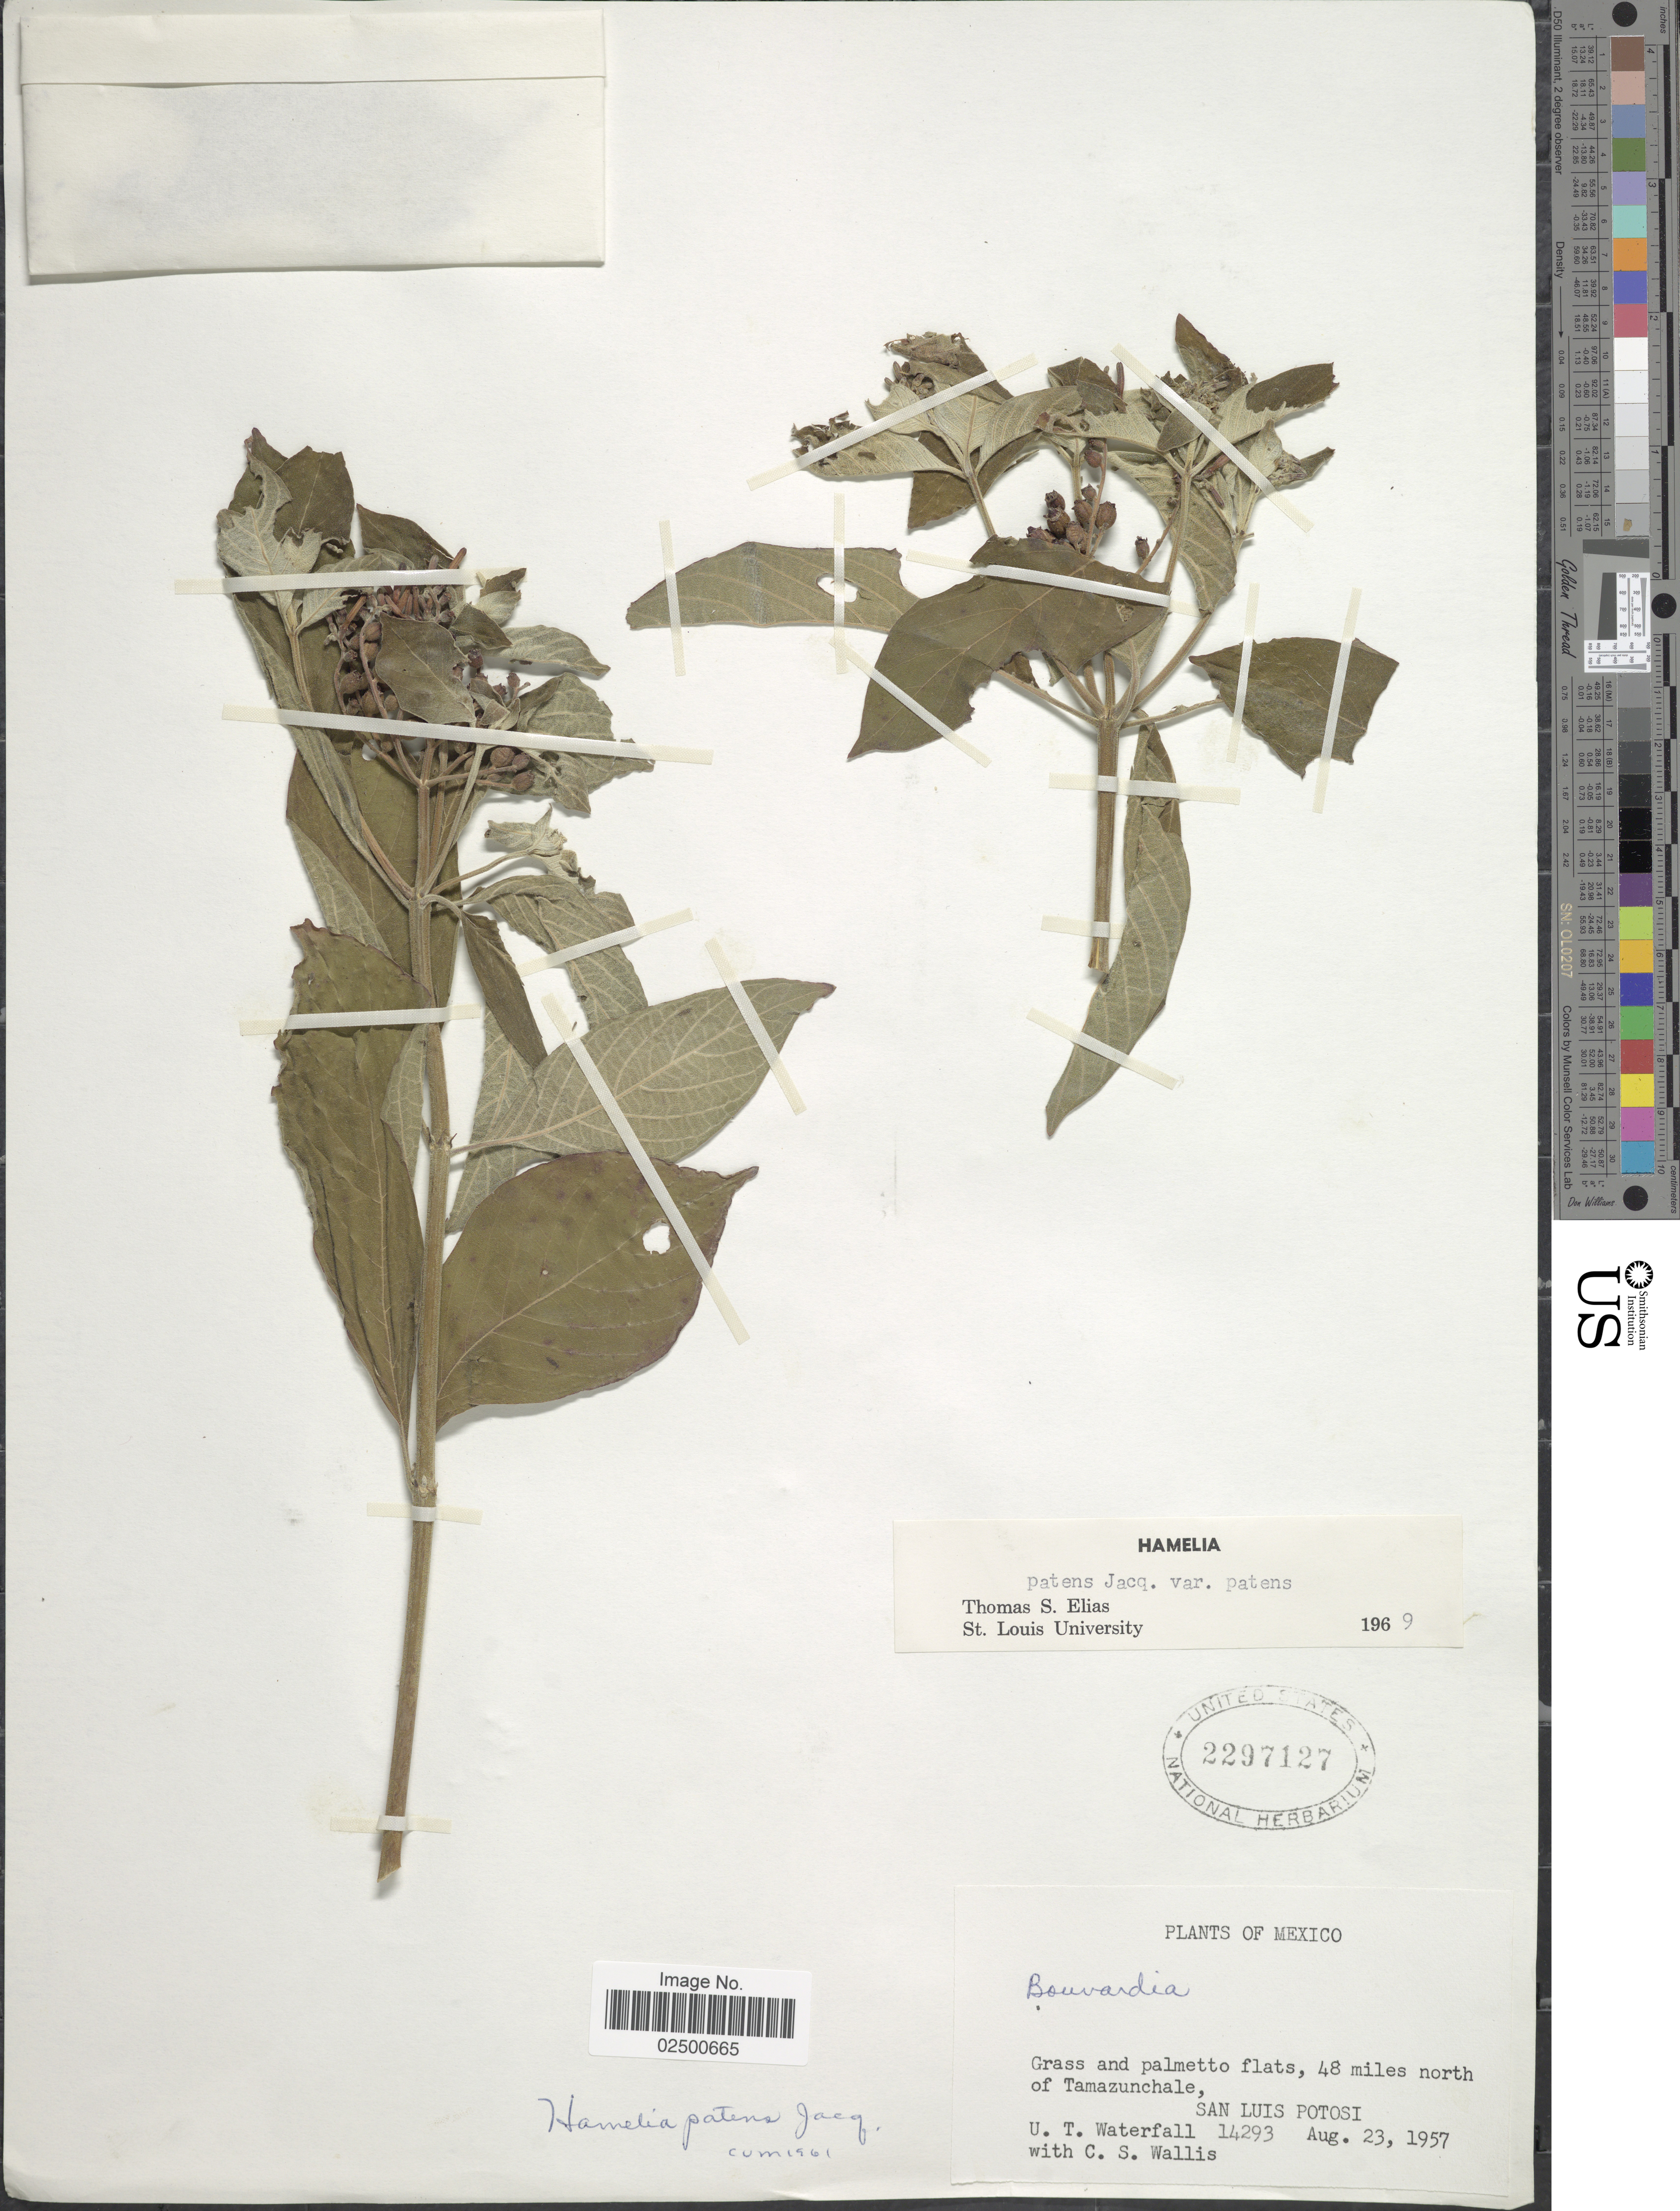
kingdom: Plantae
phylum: Tracheophyta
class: Magnoliopsida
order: Gentianales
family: Rubiaceae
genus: Hamelia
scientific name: Hamelia patens var. patens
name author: Jacq.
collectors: U. T. Waterfall & C. S. Wallis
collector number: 14293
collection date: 1957-08-23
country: Mexico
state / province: San Luis Potosí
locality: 48 miles north of Tamazunchale.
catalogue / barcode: US 2297127